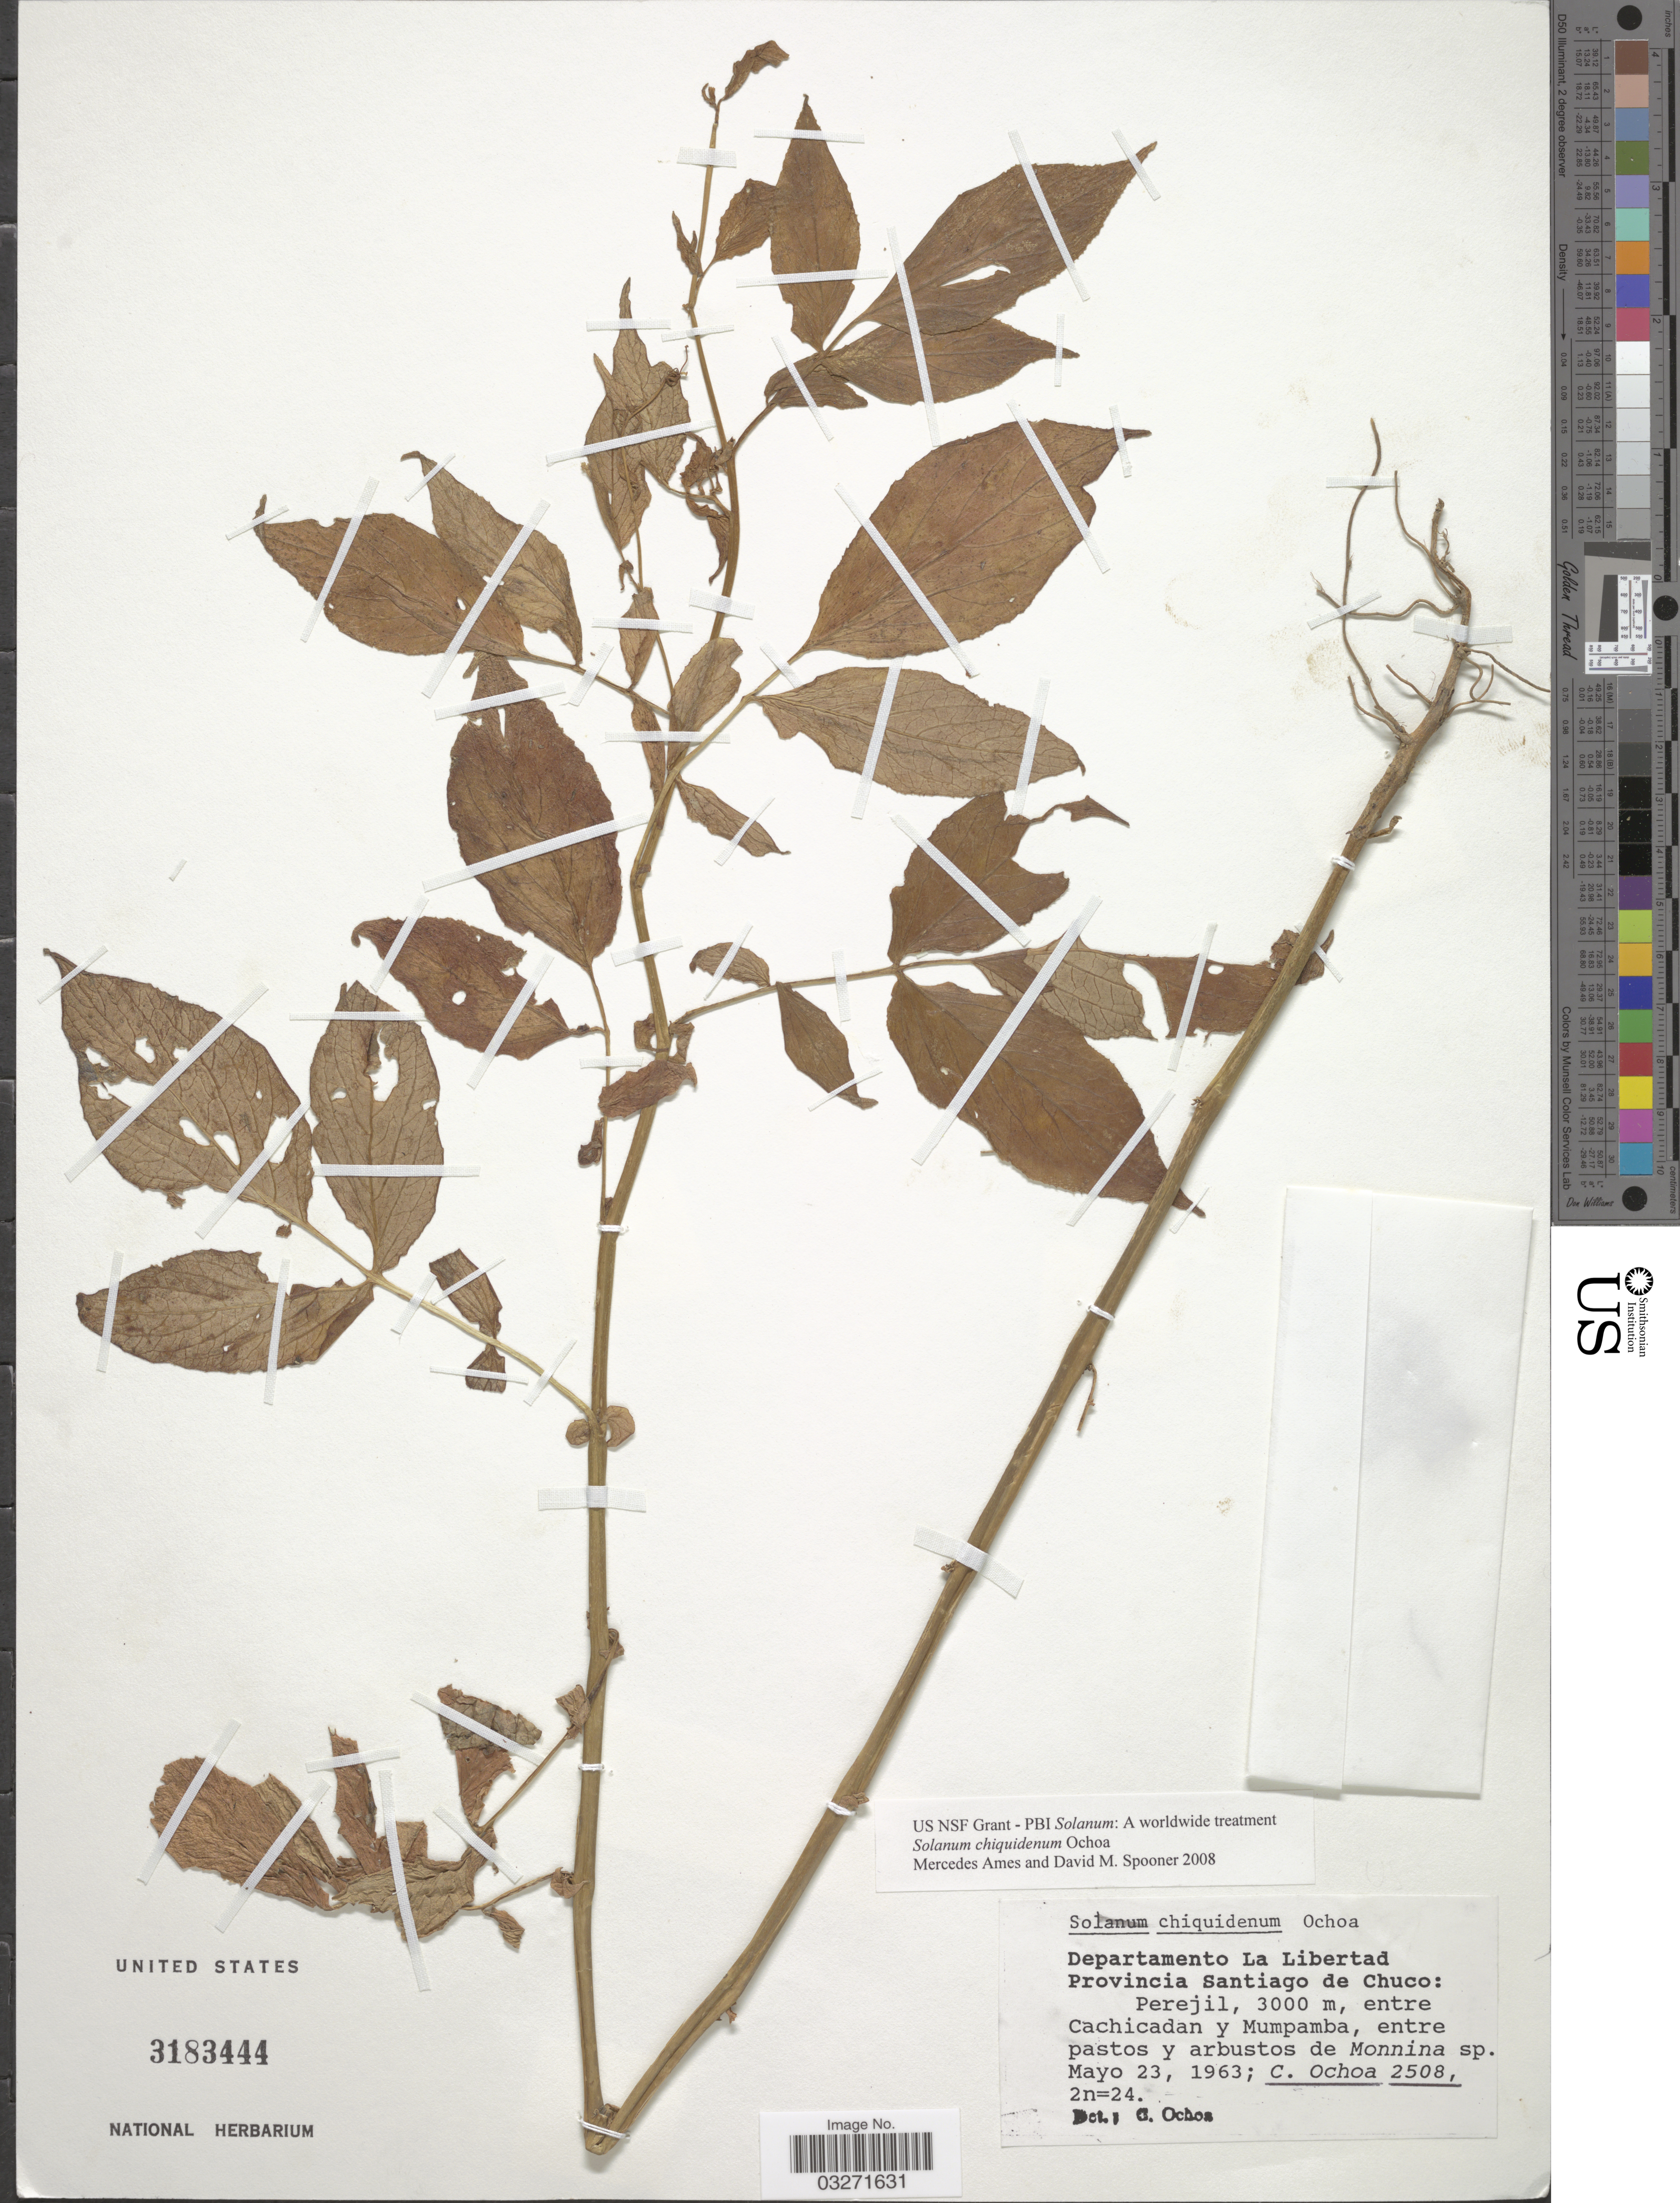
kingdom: Plantae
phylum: Tracheophyta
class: Magnoliopsida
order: Solanales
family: Solanaceae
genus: Solanum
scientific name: Solanum chiquidenum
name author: Ochoa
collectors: C. Ochoa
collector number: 2508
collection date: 1963-05-23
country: Peru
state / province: La Libertad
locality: Departamento La Libertad. Provincia Santiago de Chuco: Perejil, entre Cachicadan y Mumpamba.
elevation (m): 3000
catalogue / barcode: US 3183444